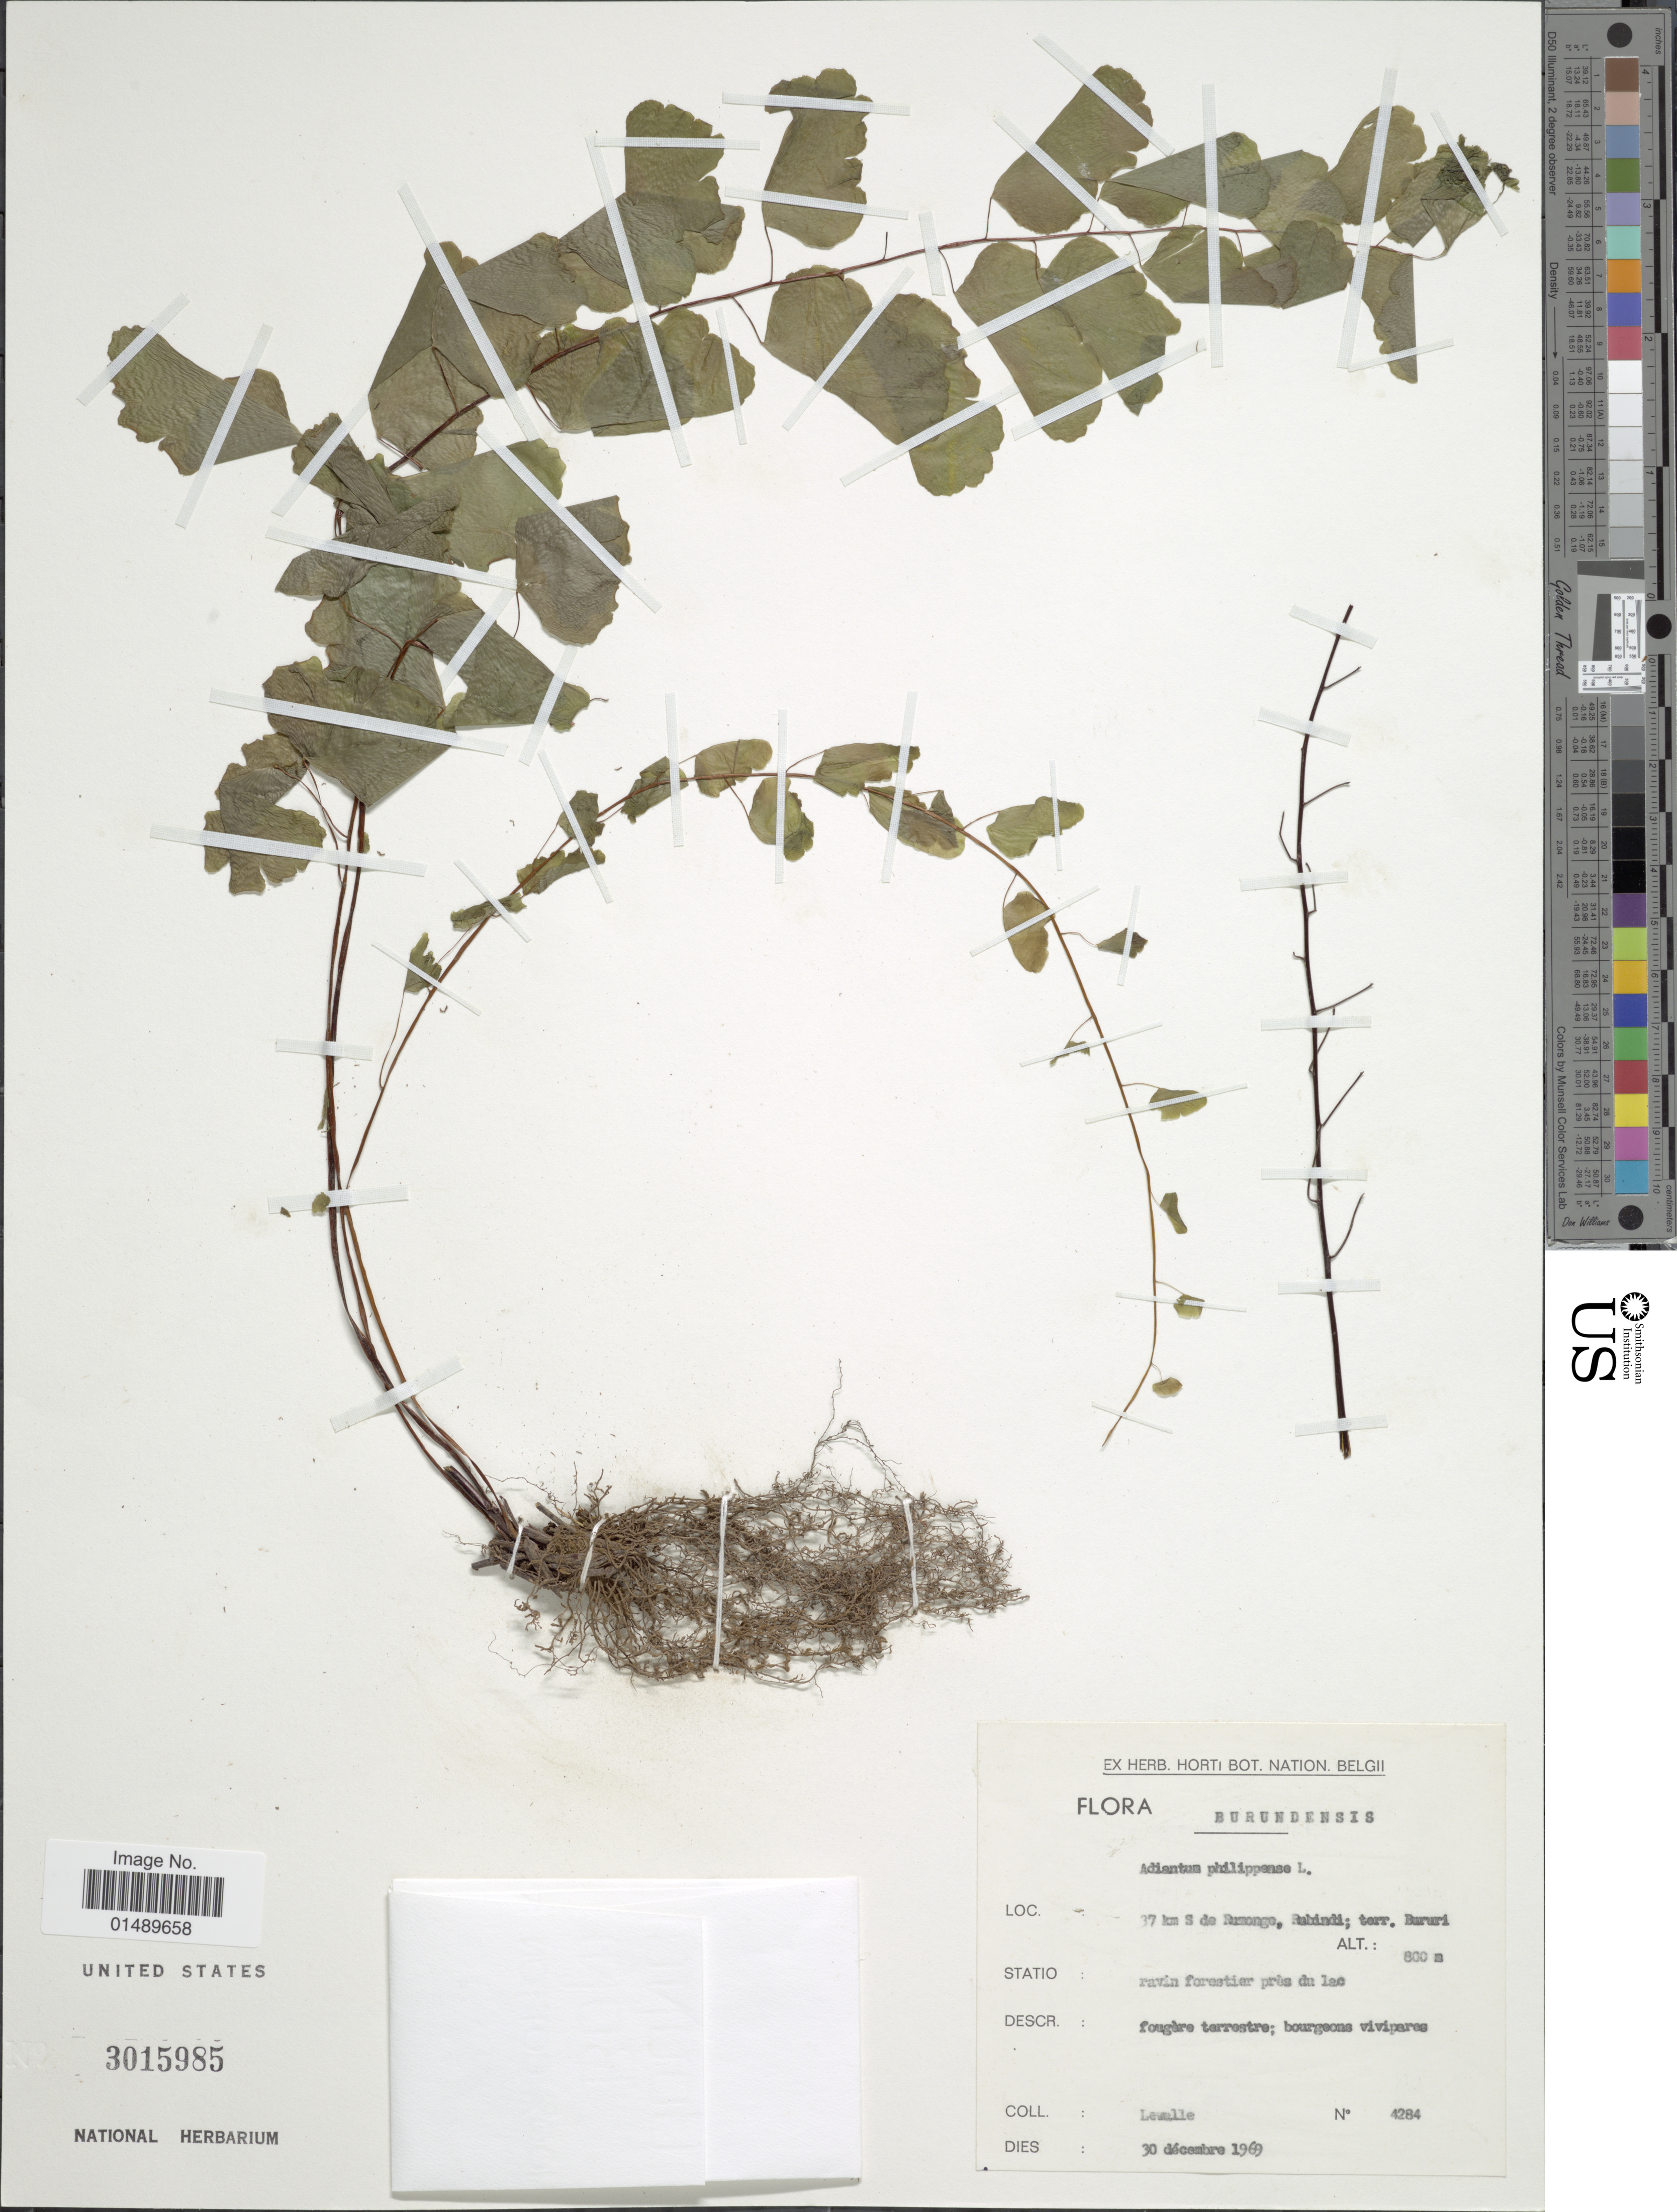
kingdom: Plantae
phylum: Tracheophyta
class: Polypodiopsida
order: Polypodiales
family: Pteridaceae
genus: Adiantum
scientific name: Adiantum philippense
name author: L.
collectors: Lewalle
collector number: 4284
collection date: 1969-12-30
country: Burundi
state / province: Bururi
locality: Burundensis, 37 km S de Rumonge, Rubindi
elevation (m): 800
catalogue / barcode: US 3015985